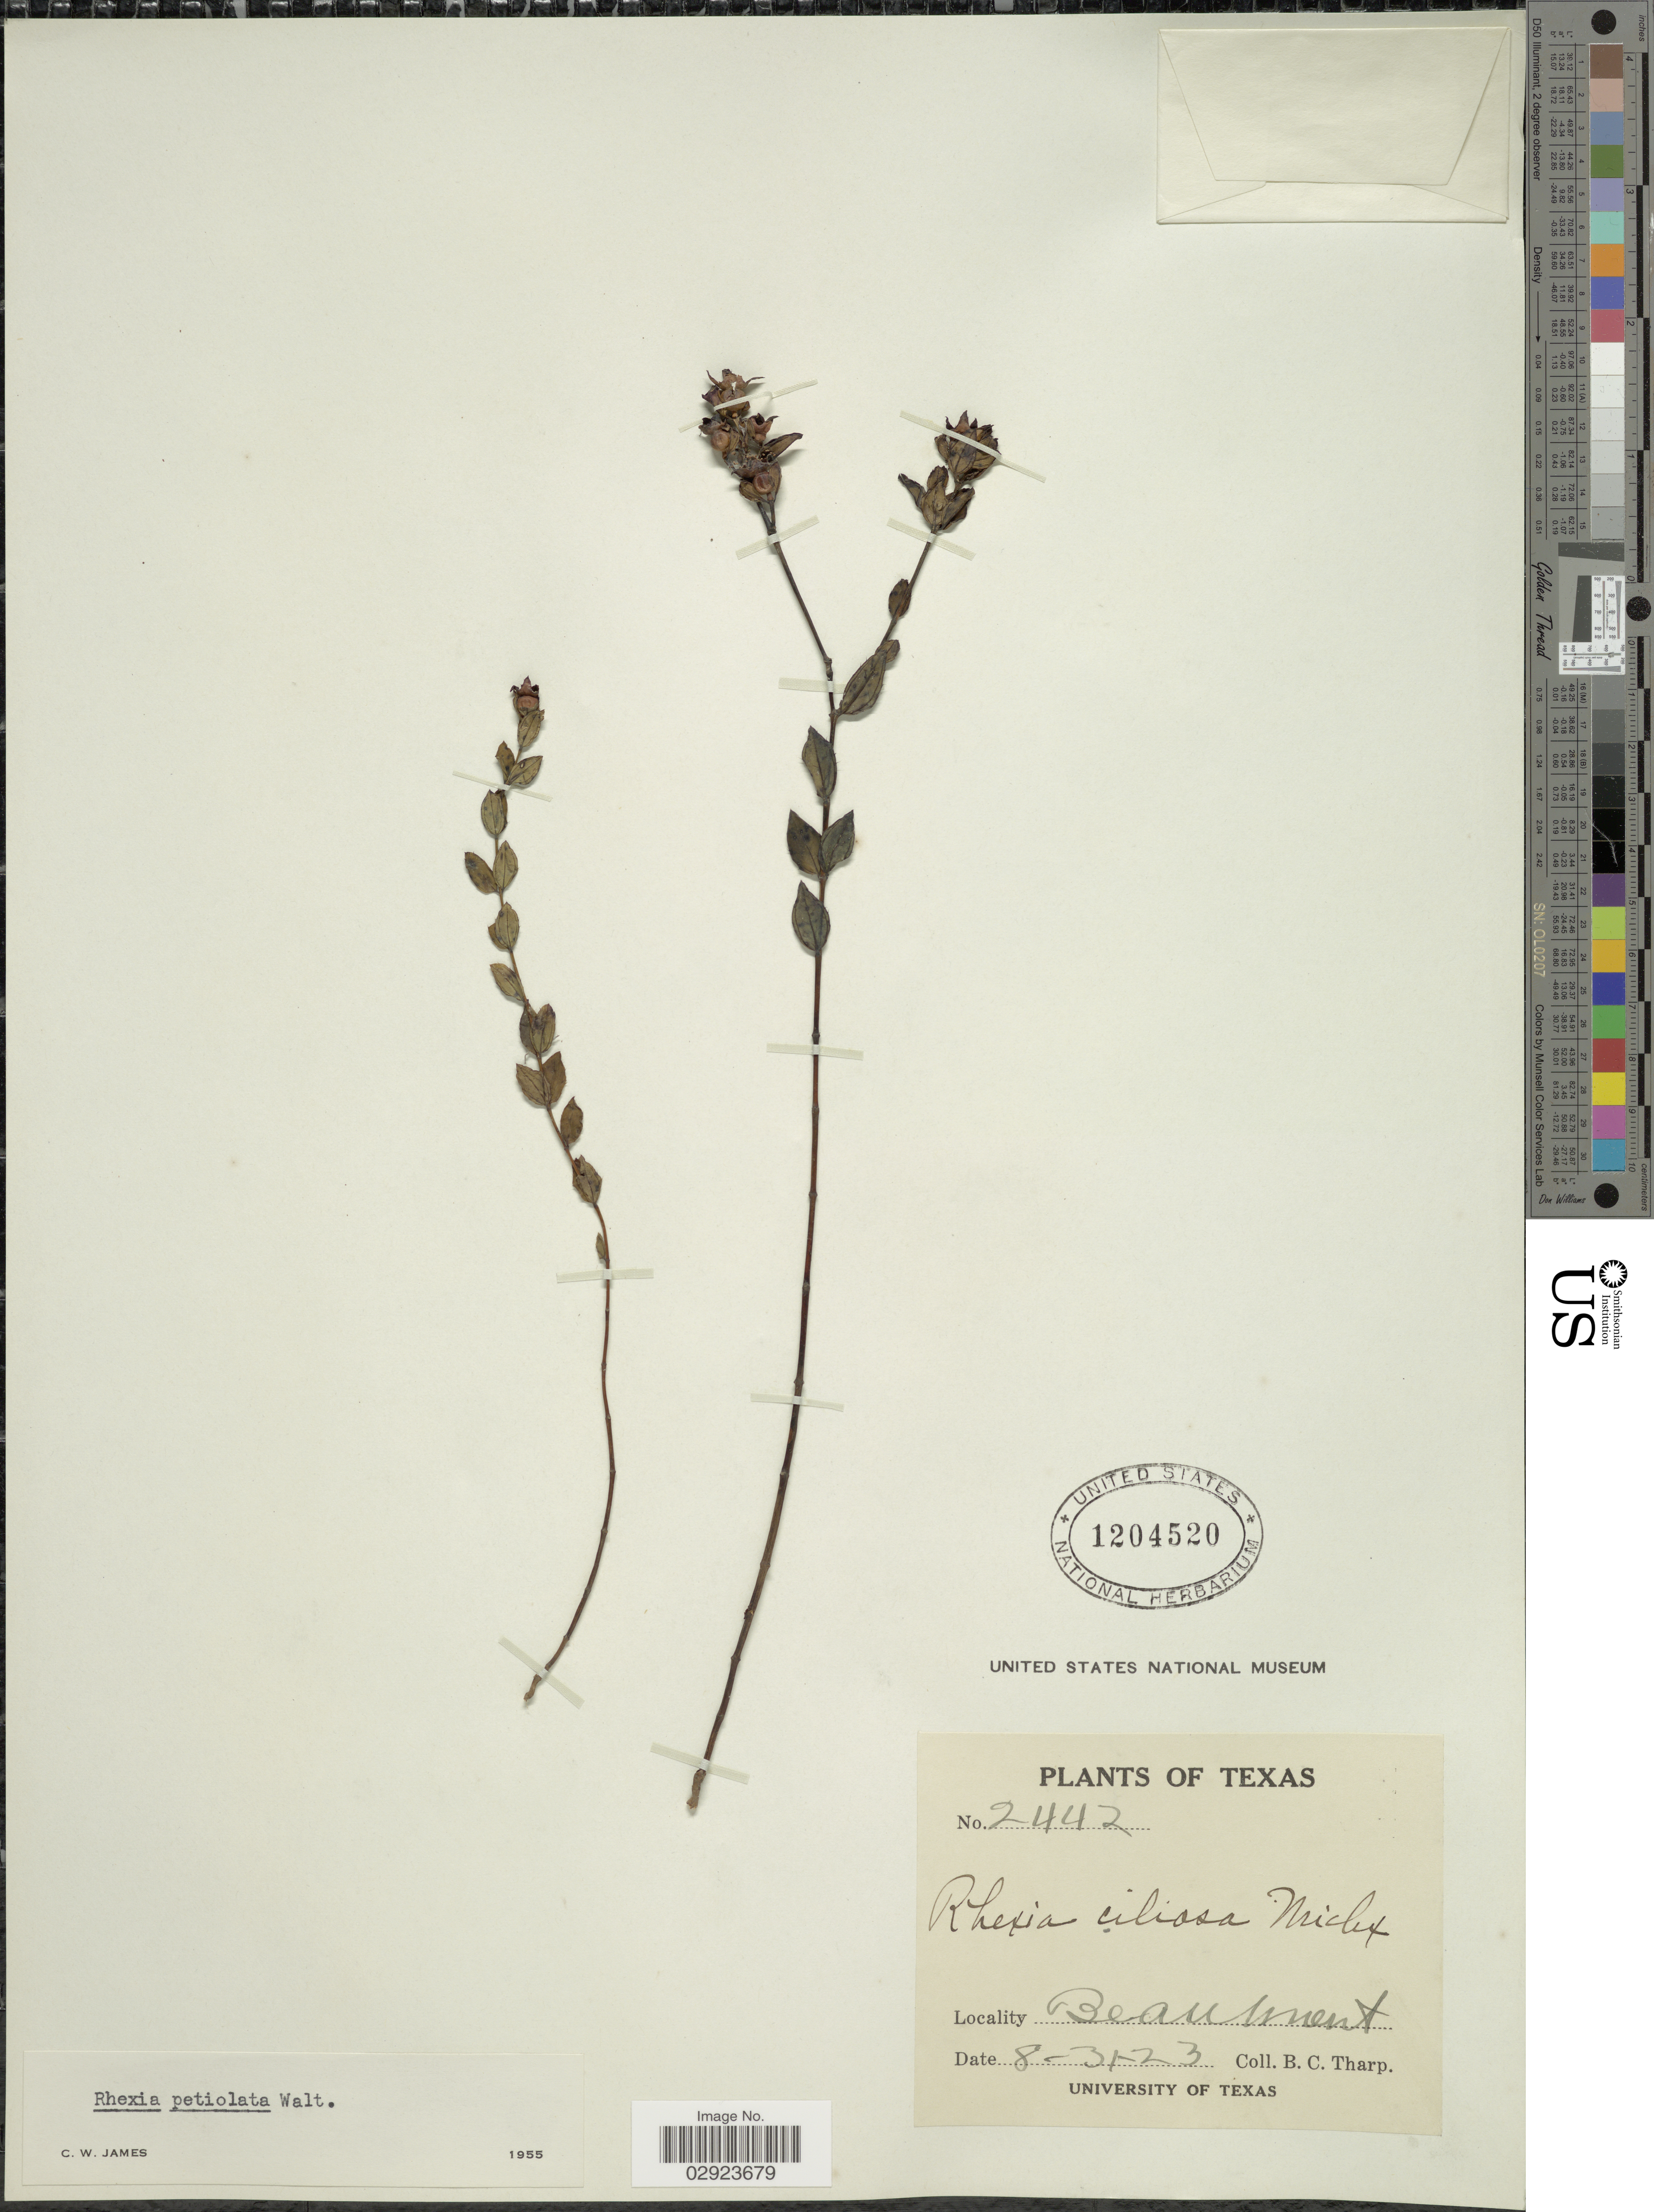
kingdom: Plantae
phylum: Tracheophyta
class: Magnoliopsida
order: Myrtales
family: Melastomataceae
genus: Rhexia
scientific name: Rhexia petiolata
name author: Walter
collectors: B. C. Tharp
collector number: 2442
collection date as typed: Transcribed d/m/y: 31/8/23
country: United States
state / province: Texas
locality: Beaumont.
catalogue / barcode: US 1204520